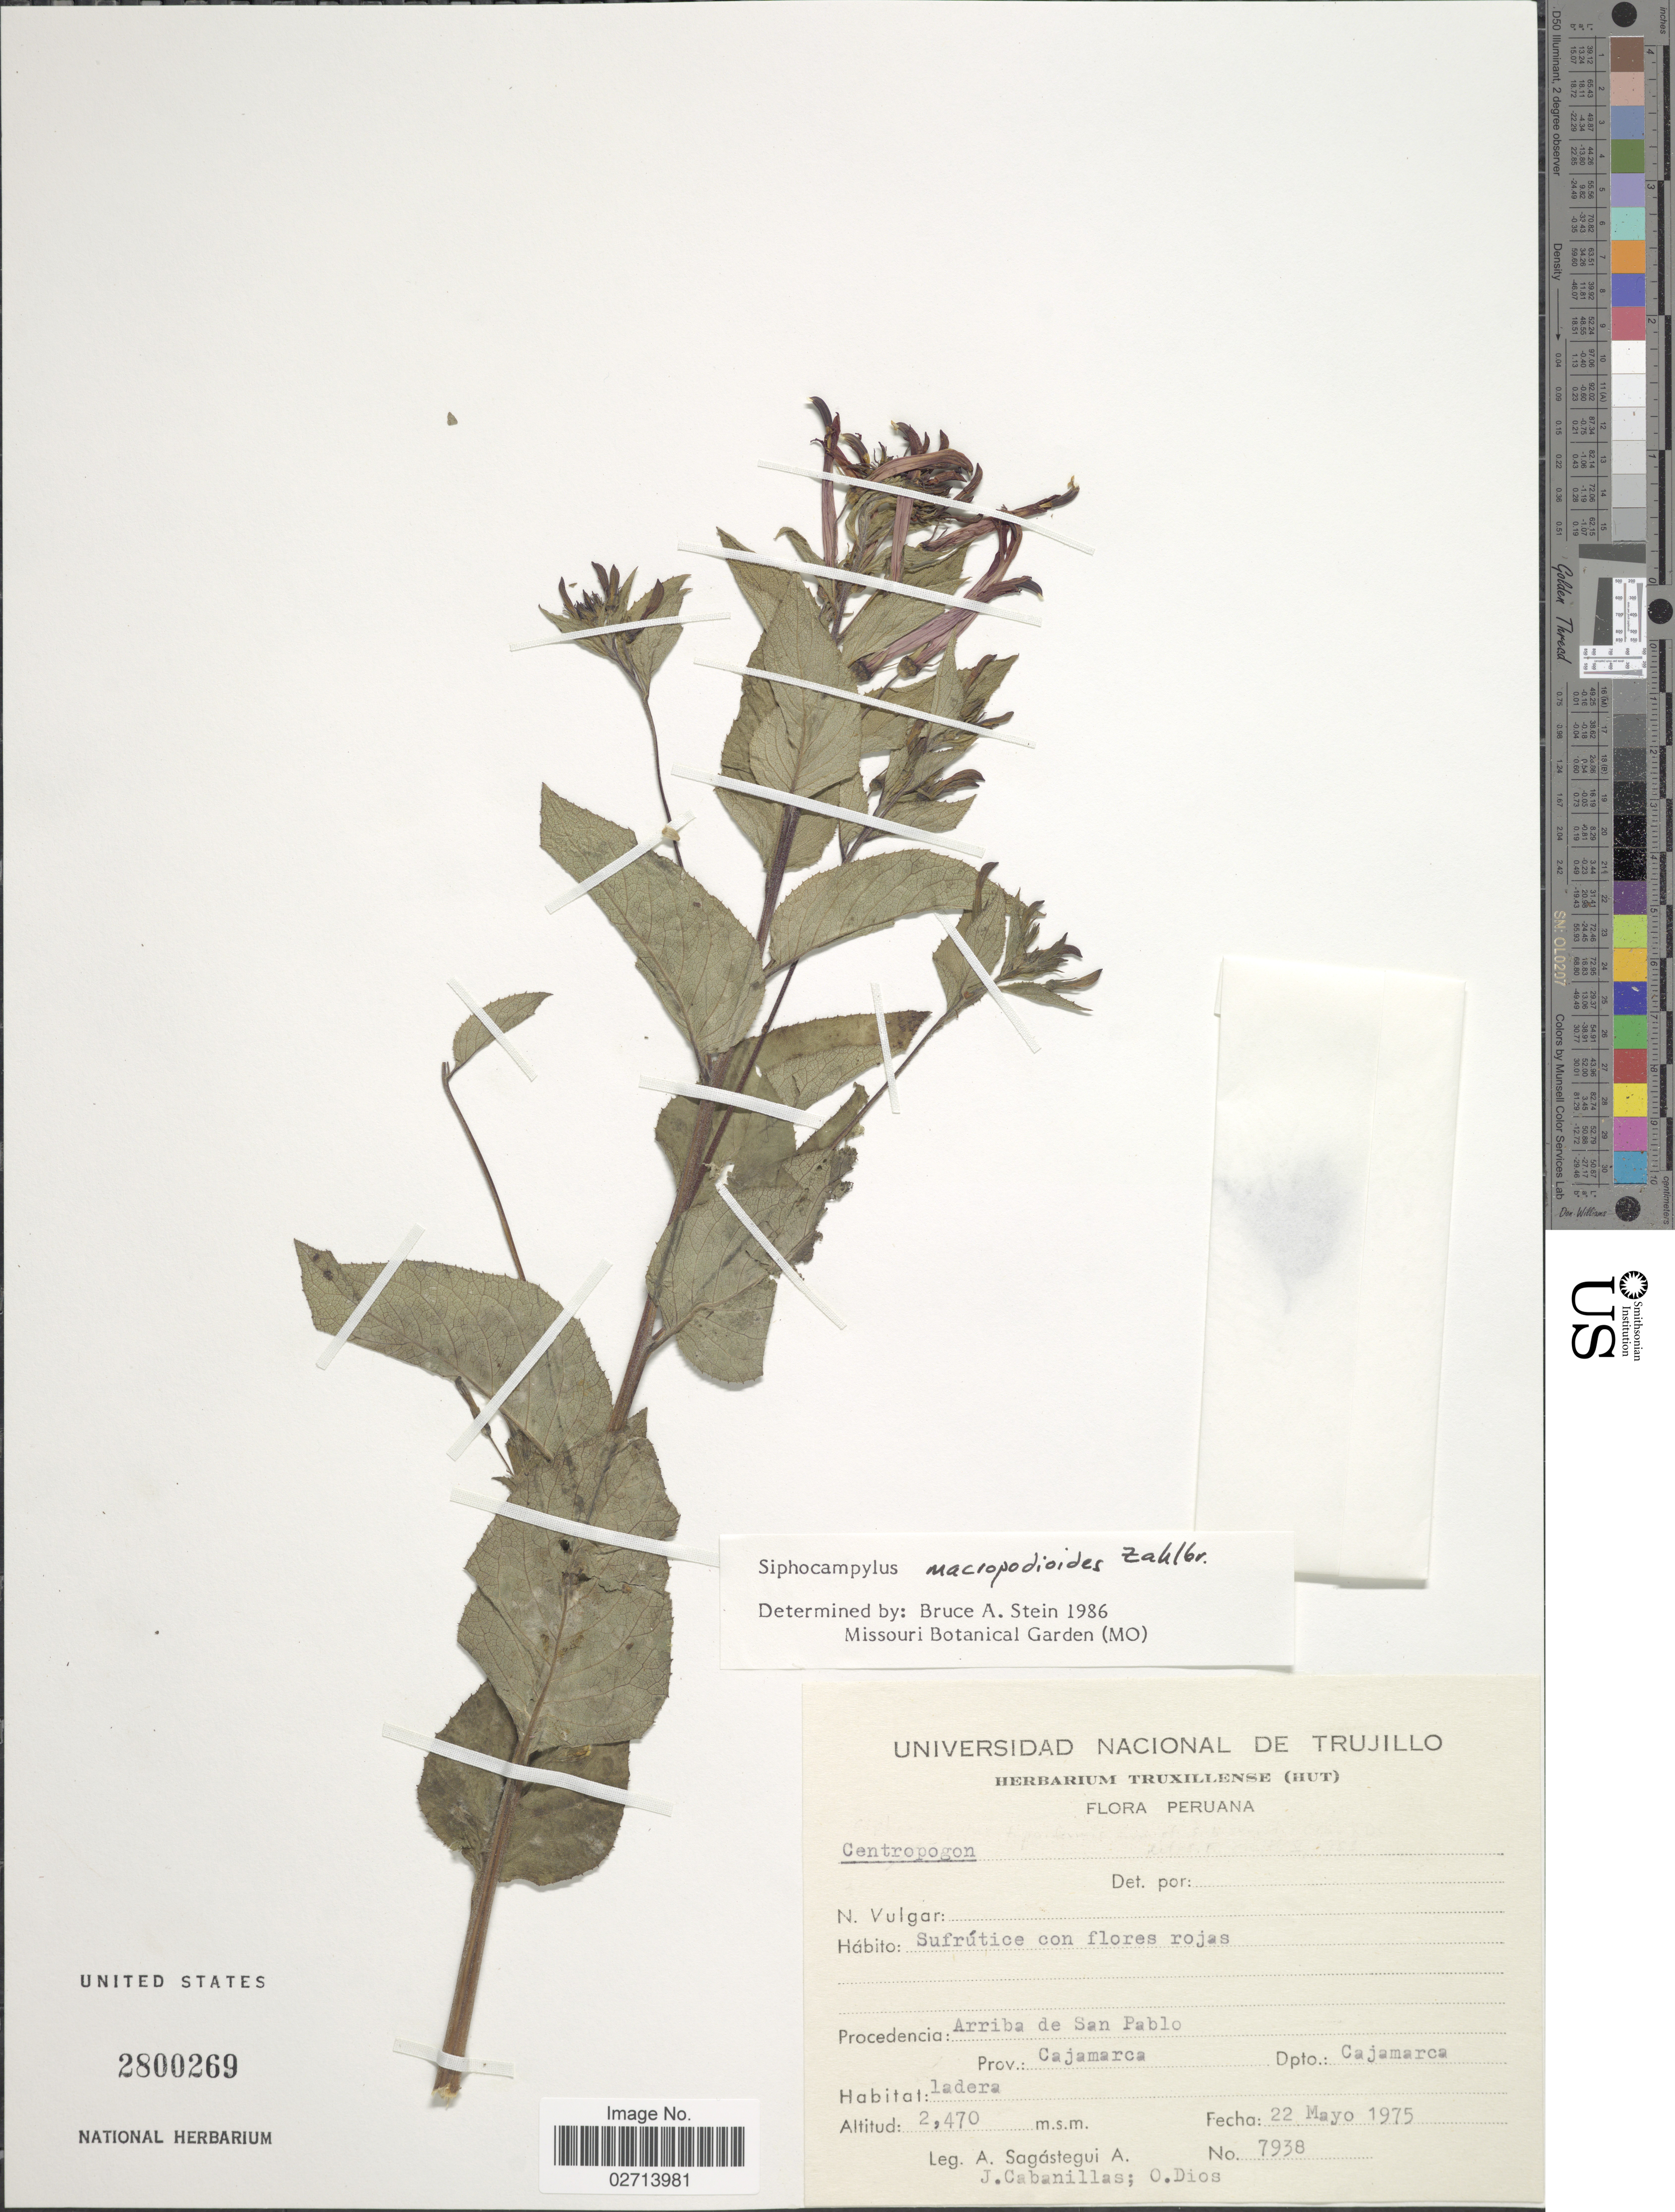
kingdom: Plantae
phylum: Tracheophyta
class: Magnoliopsida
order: Asterales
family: Campanulaceae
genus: Siphocampylus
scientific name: Siphocampylus macropodoides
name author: Zahlbr.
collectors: A. Sagástegui A., J. Cabanillas & O. Dios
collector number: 7938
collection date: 1975-05-22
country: Peru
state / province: Cajamarca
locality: Arriba de San Pablo. Prov.: Cajamarca. Dpto.: Cajamarca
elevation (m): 2470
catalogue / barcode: US 2800269